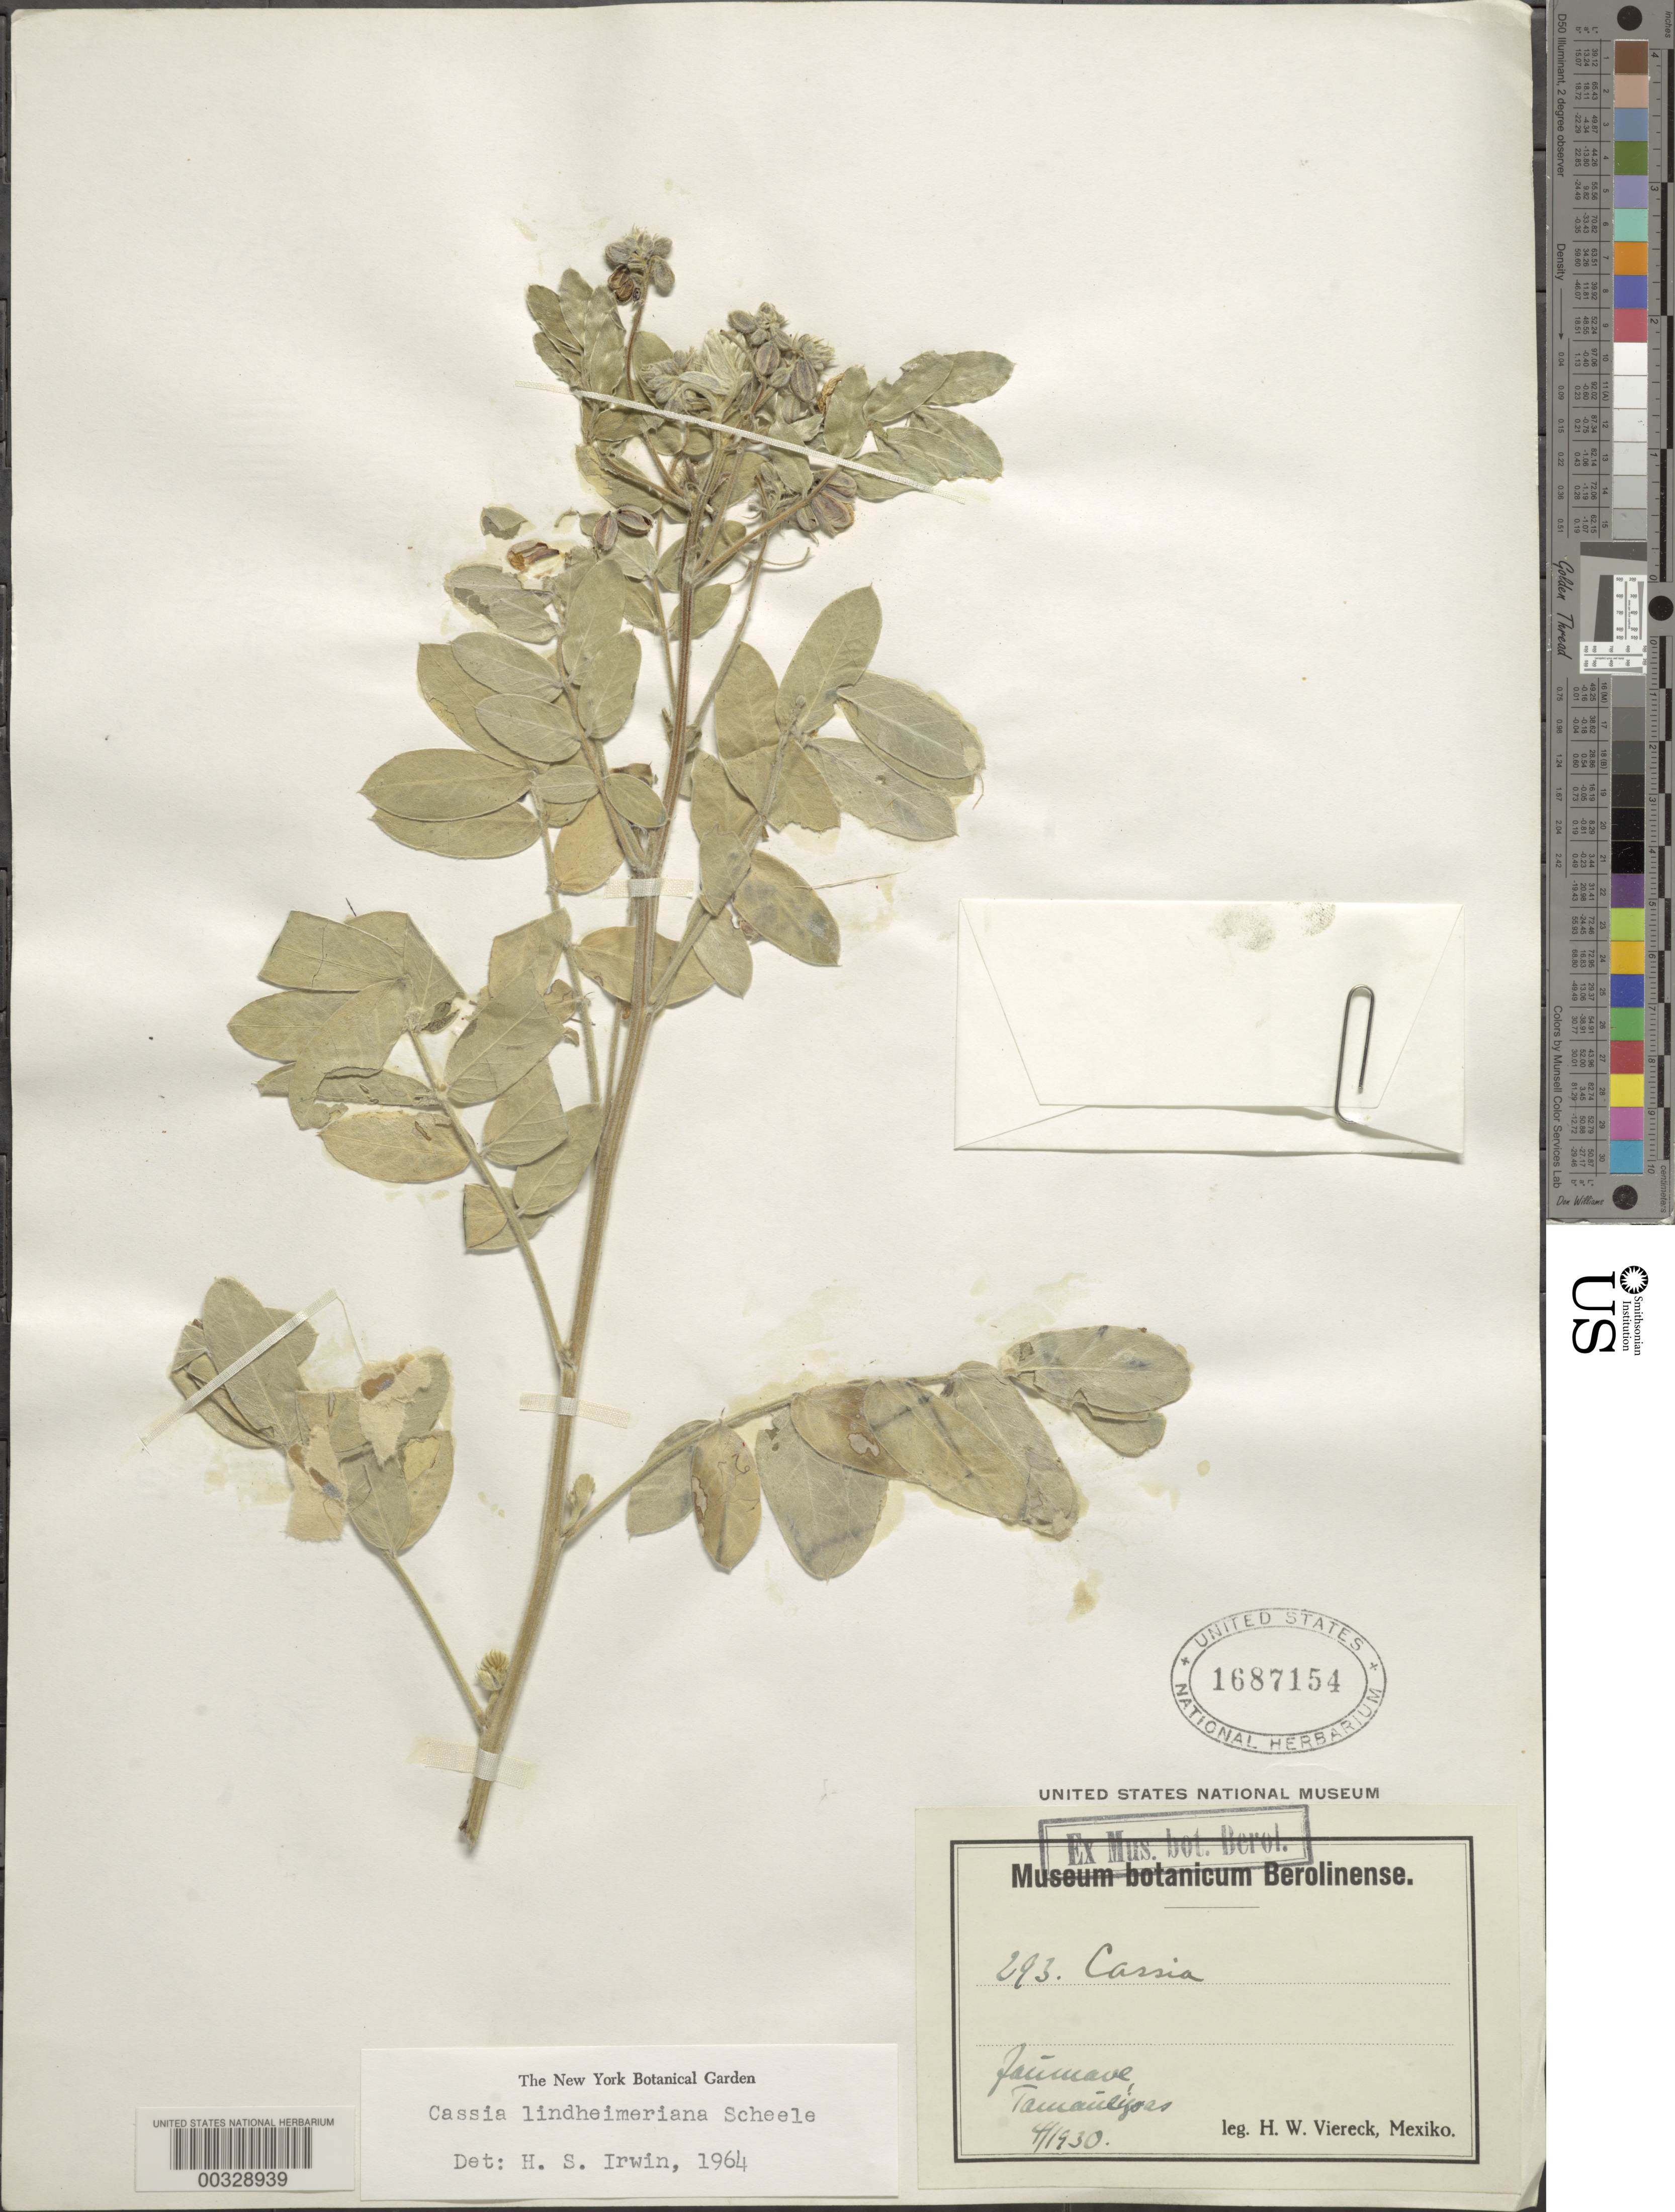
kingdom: Plantae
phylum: Tracheophyta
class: Magnoliopsida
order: Fabales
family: Fabaceae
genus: Senna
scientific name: Senna lindheimeriana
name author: (Scheele) H.S. Irwin & Barneby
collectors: H. W. Viereck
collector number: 293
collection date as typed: Apr 1930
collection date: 1930-04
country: Mexico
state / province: Tamaulipas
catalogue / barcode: US 1687154